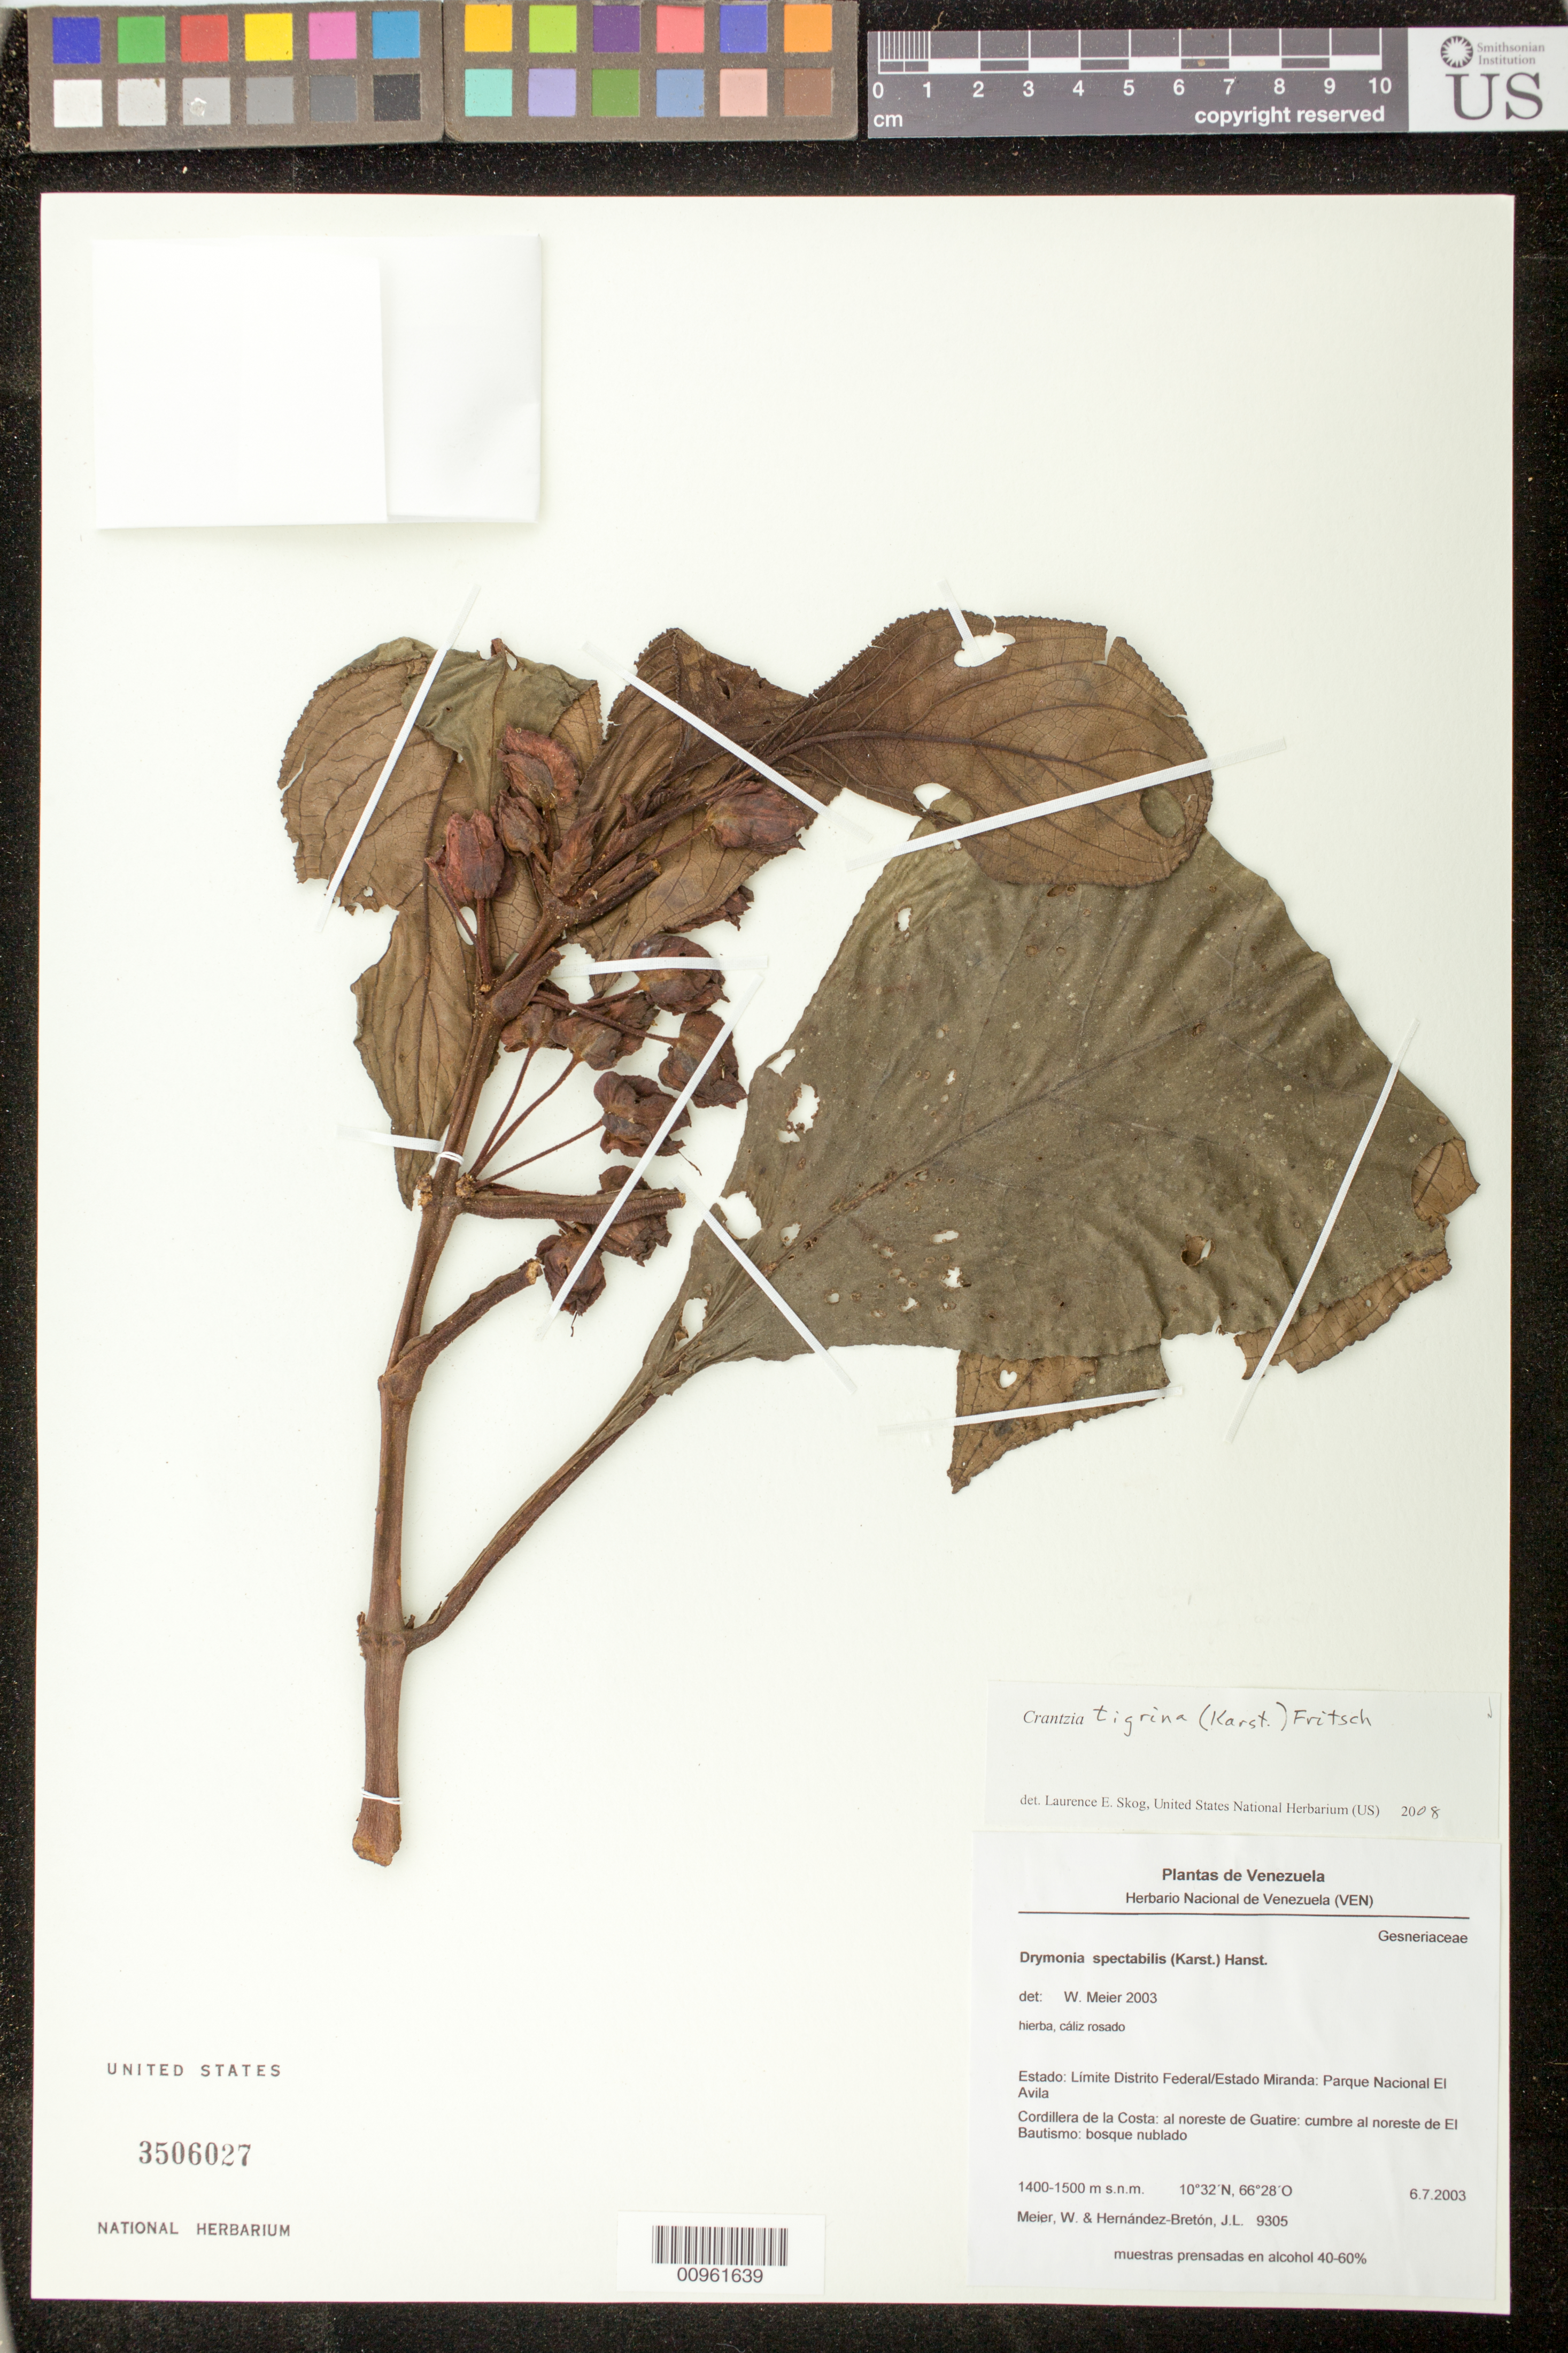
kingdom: Plantae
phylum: Tracheophyta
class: Magnoliopsida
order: Lamiales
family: Gesneriaceae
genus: Crantzia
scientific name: Crantzia tigrina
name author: (H. Karst.) Fritsch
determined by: Skog, Laurence E.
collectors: W. Meier & J. L. Hernandez-Breton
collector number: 9305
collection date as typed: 06 Jul 2003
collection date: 2003-07-06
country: Venezuela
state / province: Miranda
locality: Parque Nacional El Avila. Cordillera de la Costa: al noreste de Guatire: cumbre al noreste de El Bautismo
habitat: Bosque nublado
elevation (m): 1400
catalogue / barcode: US 3506027